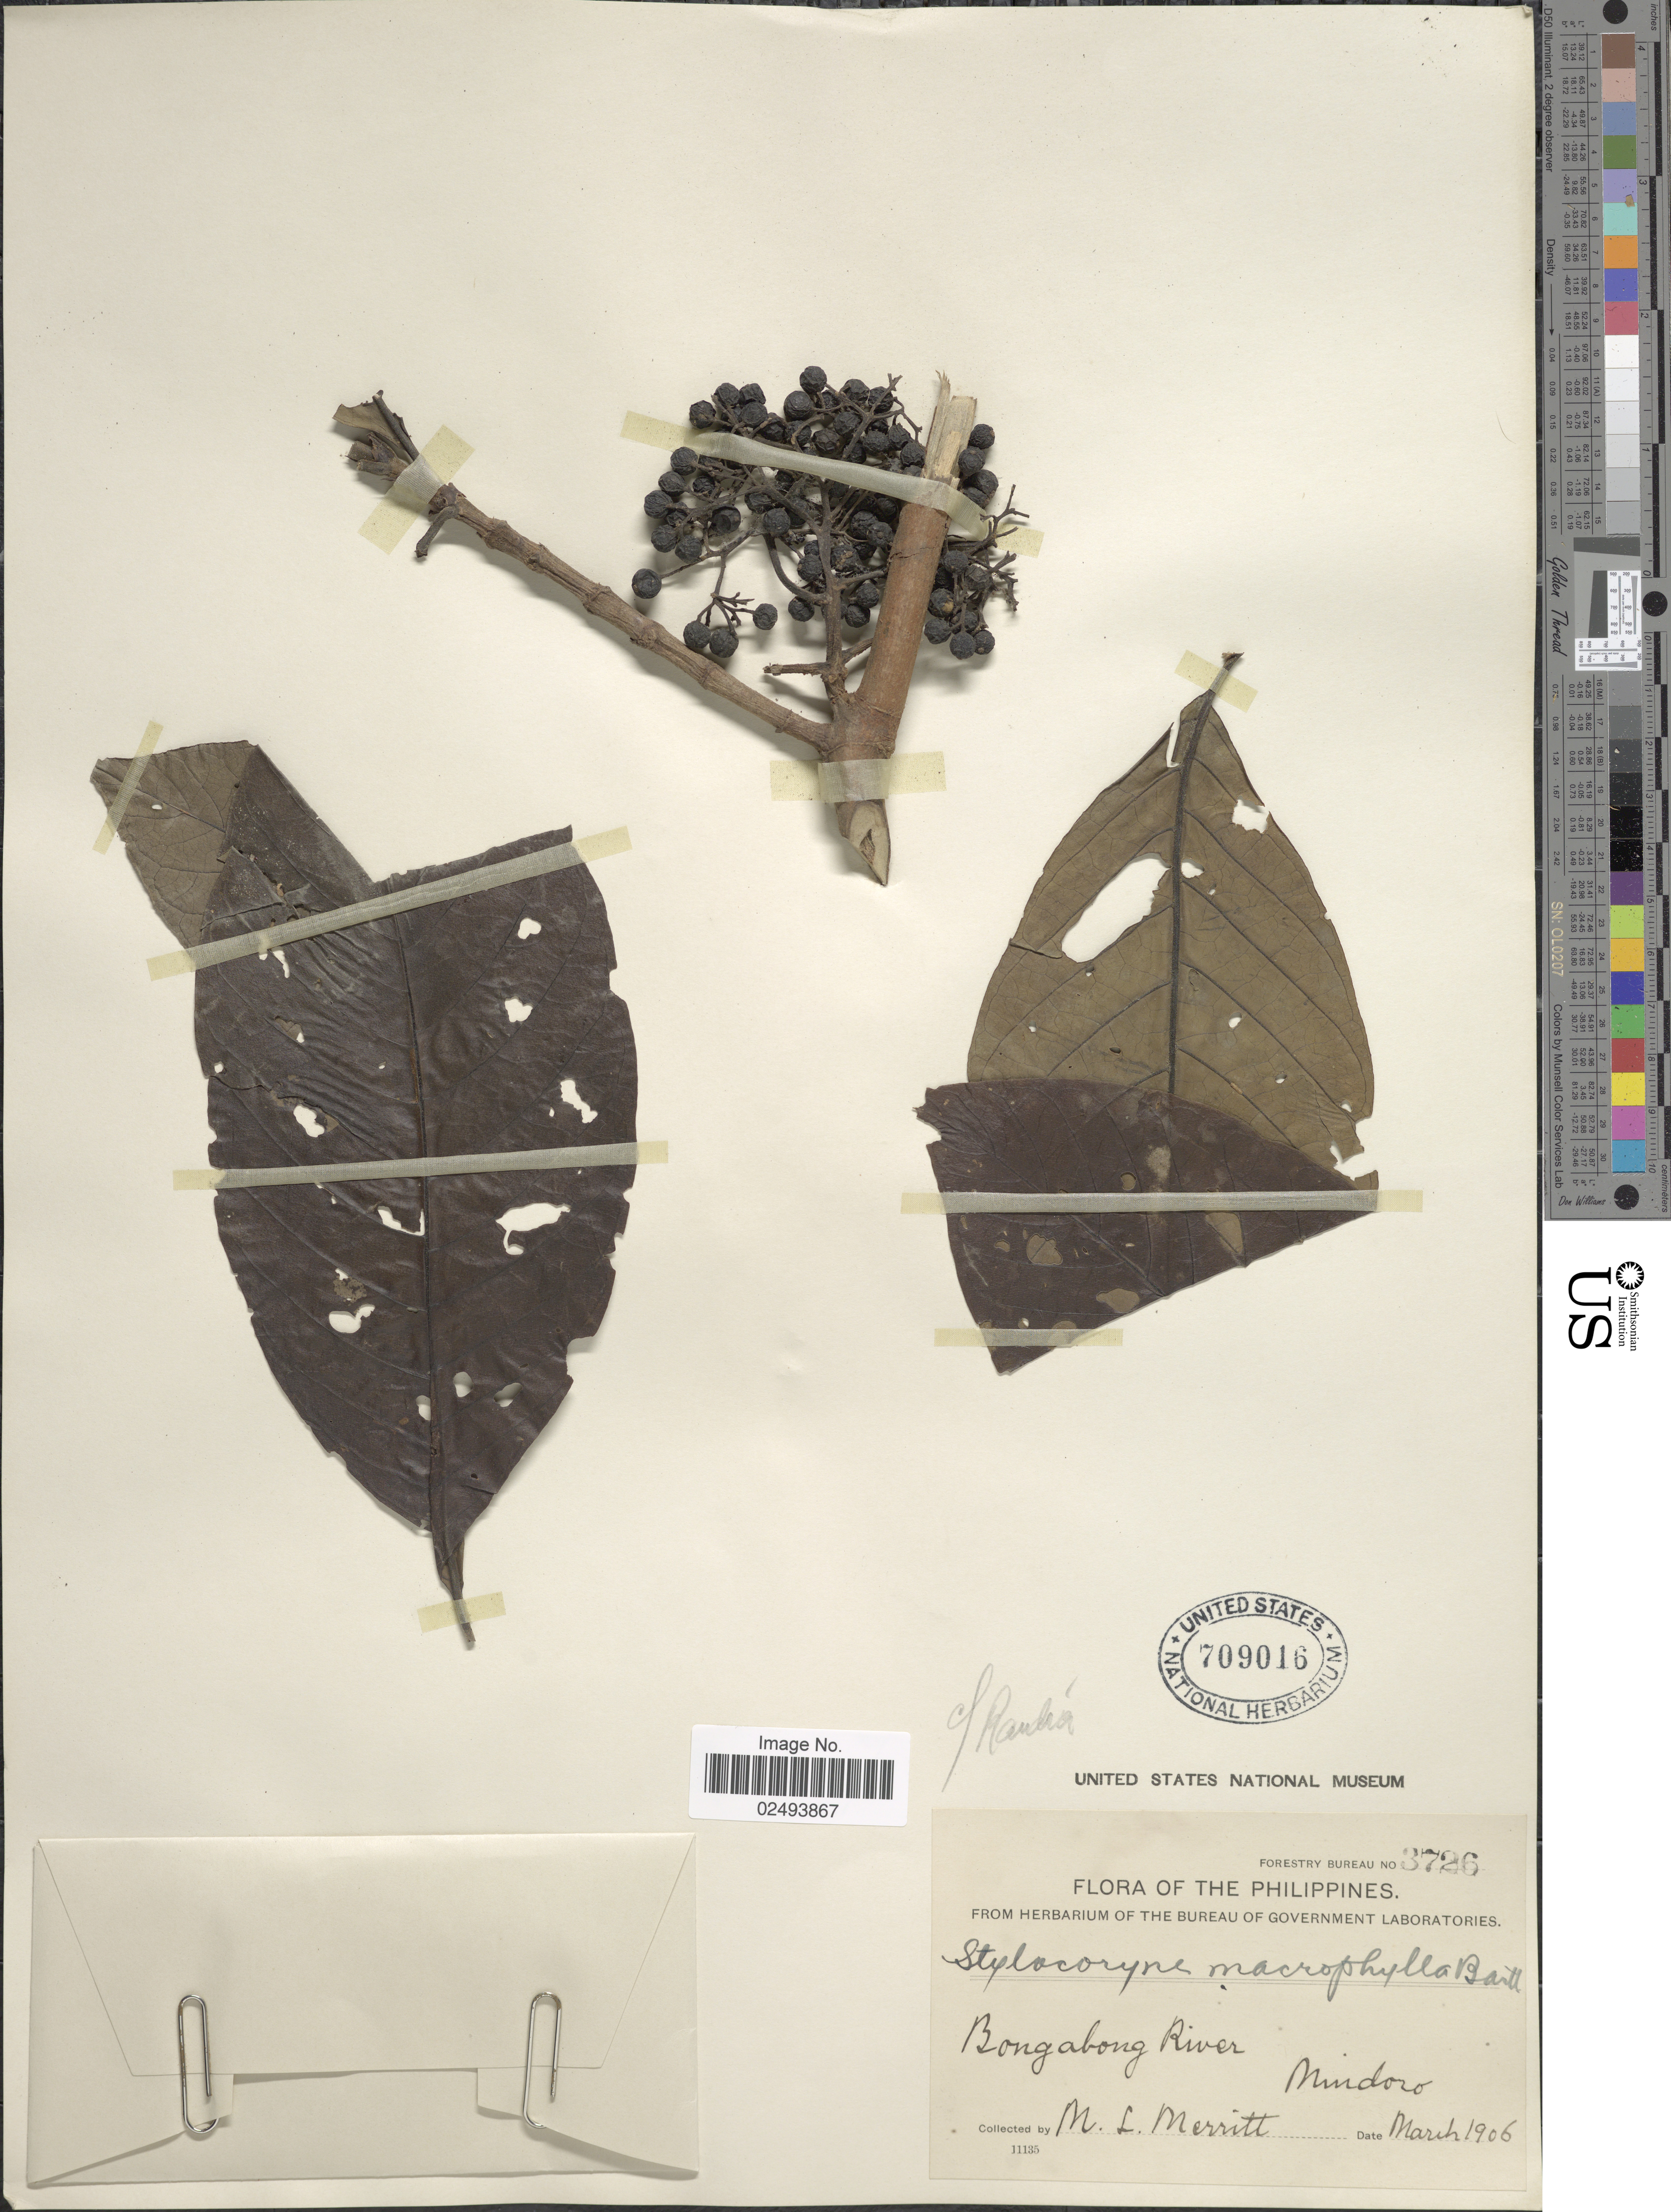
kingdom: Plantae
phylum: Tracheophyta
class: Magnoliopsida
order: Gentianales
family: Rubiaceae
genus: Tarenna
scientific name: Tarenna arborea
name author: (Elmer) Elmer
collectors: M. L. Merritt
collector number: Forestry Bureau 3726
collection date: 1906-03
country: Philippines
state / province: Mimaropa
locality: Bongabong River, Mindoro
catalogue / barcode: US 709016